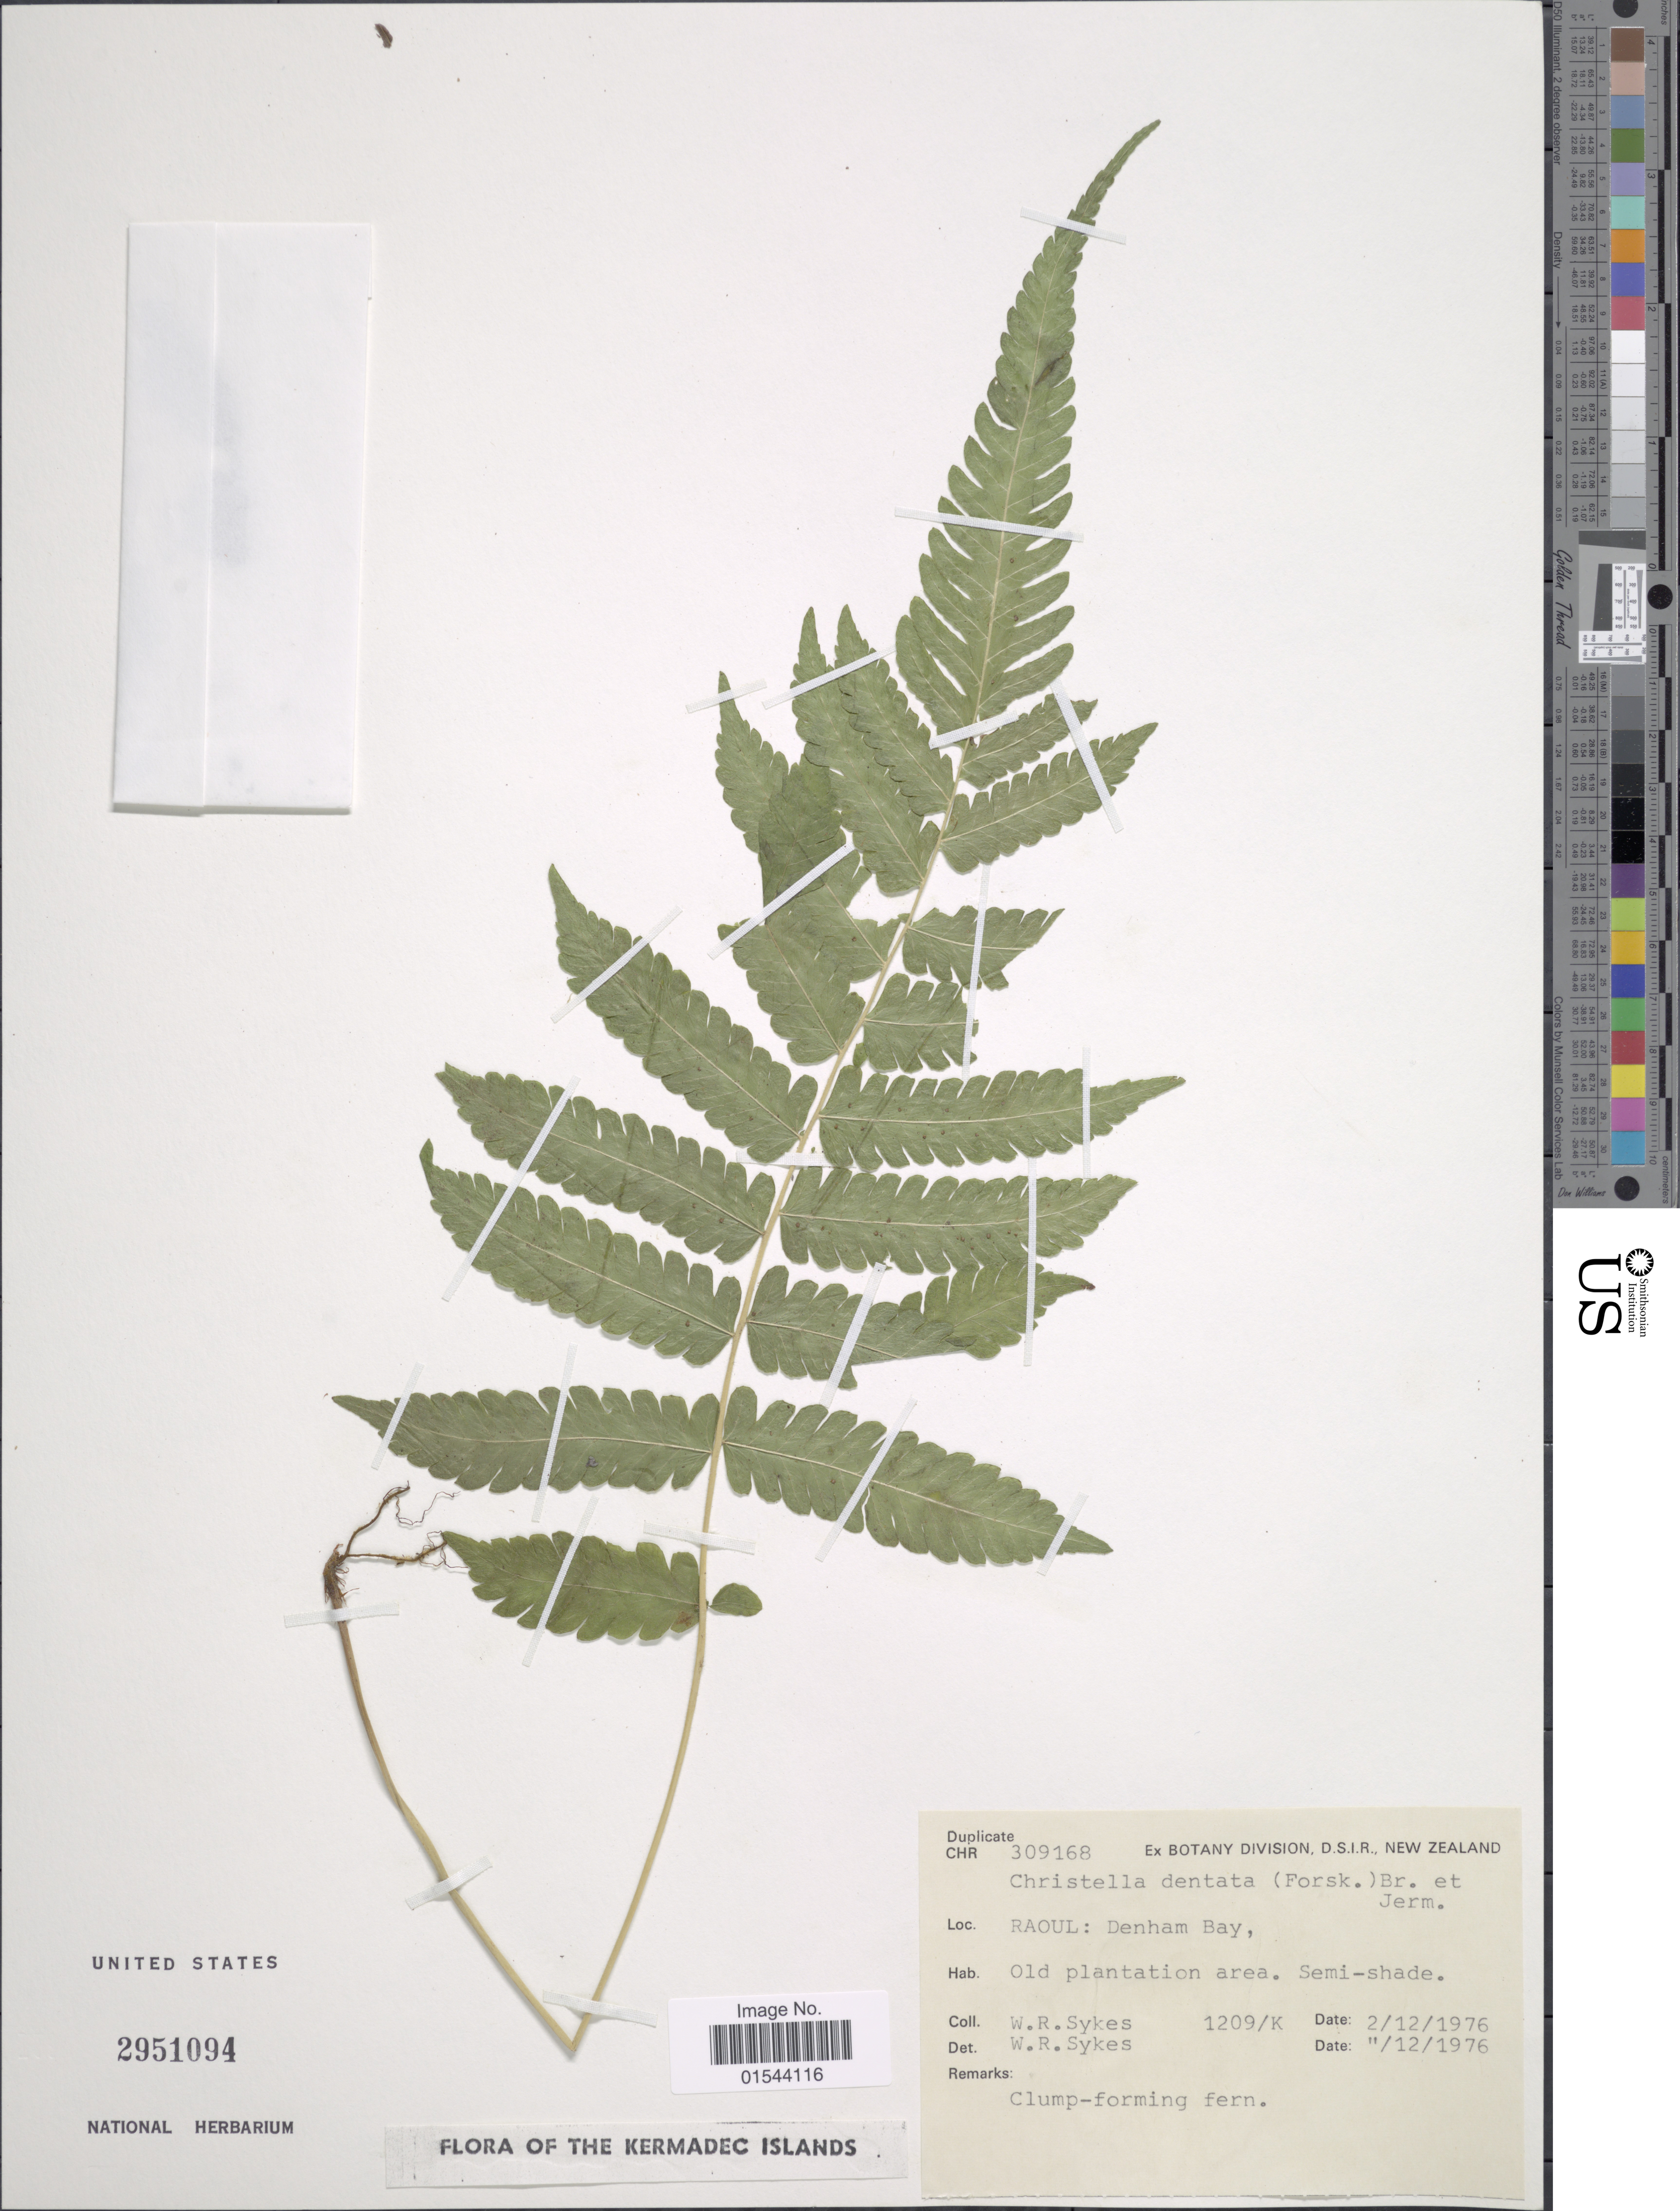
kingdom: Plantae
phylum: Tracheophyta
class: Polypodiopsida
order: Polypodiales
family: Thelypteridaceae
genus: Christella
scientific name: Christella dentata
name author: (Forssk.) Brownsey & Jermy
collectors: W. R. Sykes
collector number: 1209/K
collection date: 1976-12-02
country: New Zealand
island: Raoul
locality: Raoul: Denham Bay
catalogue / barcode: US 2951094